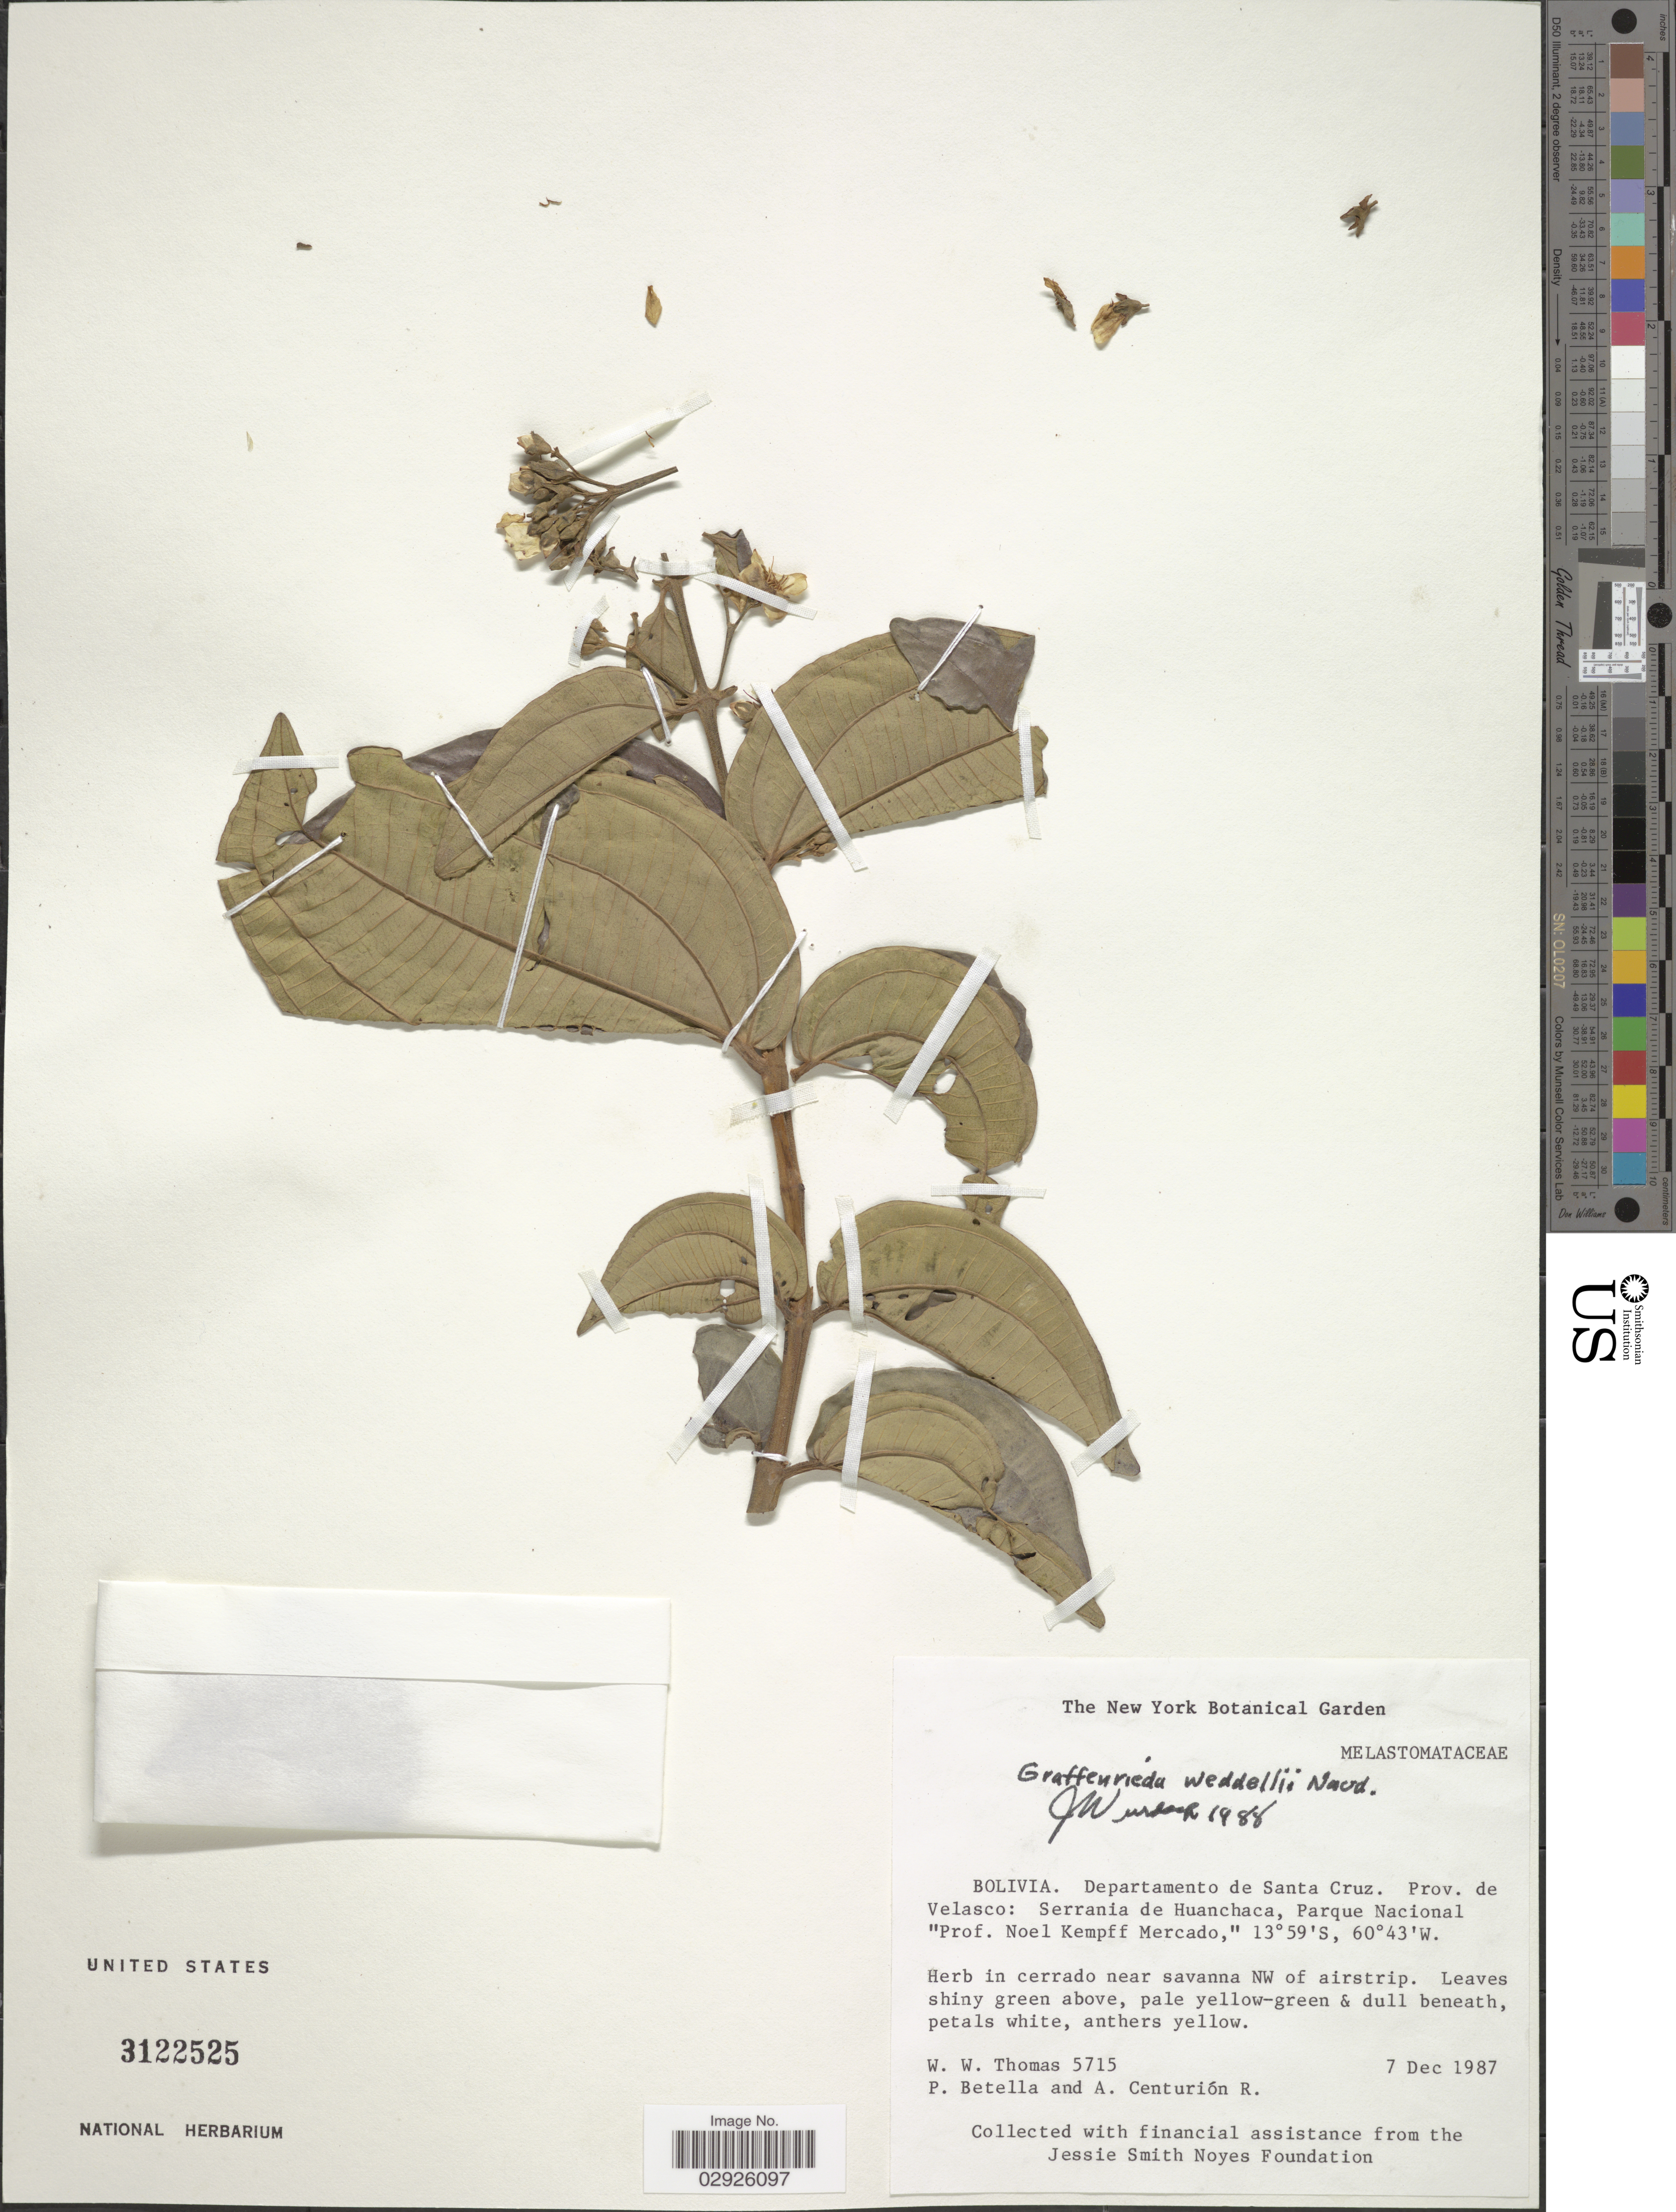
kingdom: Plantae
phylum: Tracheophyta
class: Magnoliopsida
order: Myrtales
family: Melastomataceae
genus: Graffenrieda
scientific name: Graffenrieda weddellii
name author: Naudin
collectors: W. Thomas, P. Betella & A. Centurión R.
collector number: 5715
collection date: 1987-12-07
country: Bolivia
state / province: Santa Cruz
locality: Departamento de Santa Cruz. Prov. de Velasco: Serrania de Huanchaca, Parque Nacional Prof. Noel Kempff Mercado. Near savanna NW of airstrip.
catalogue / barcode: US 3122525